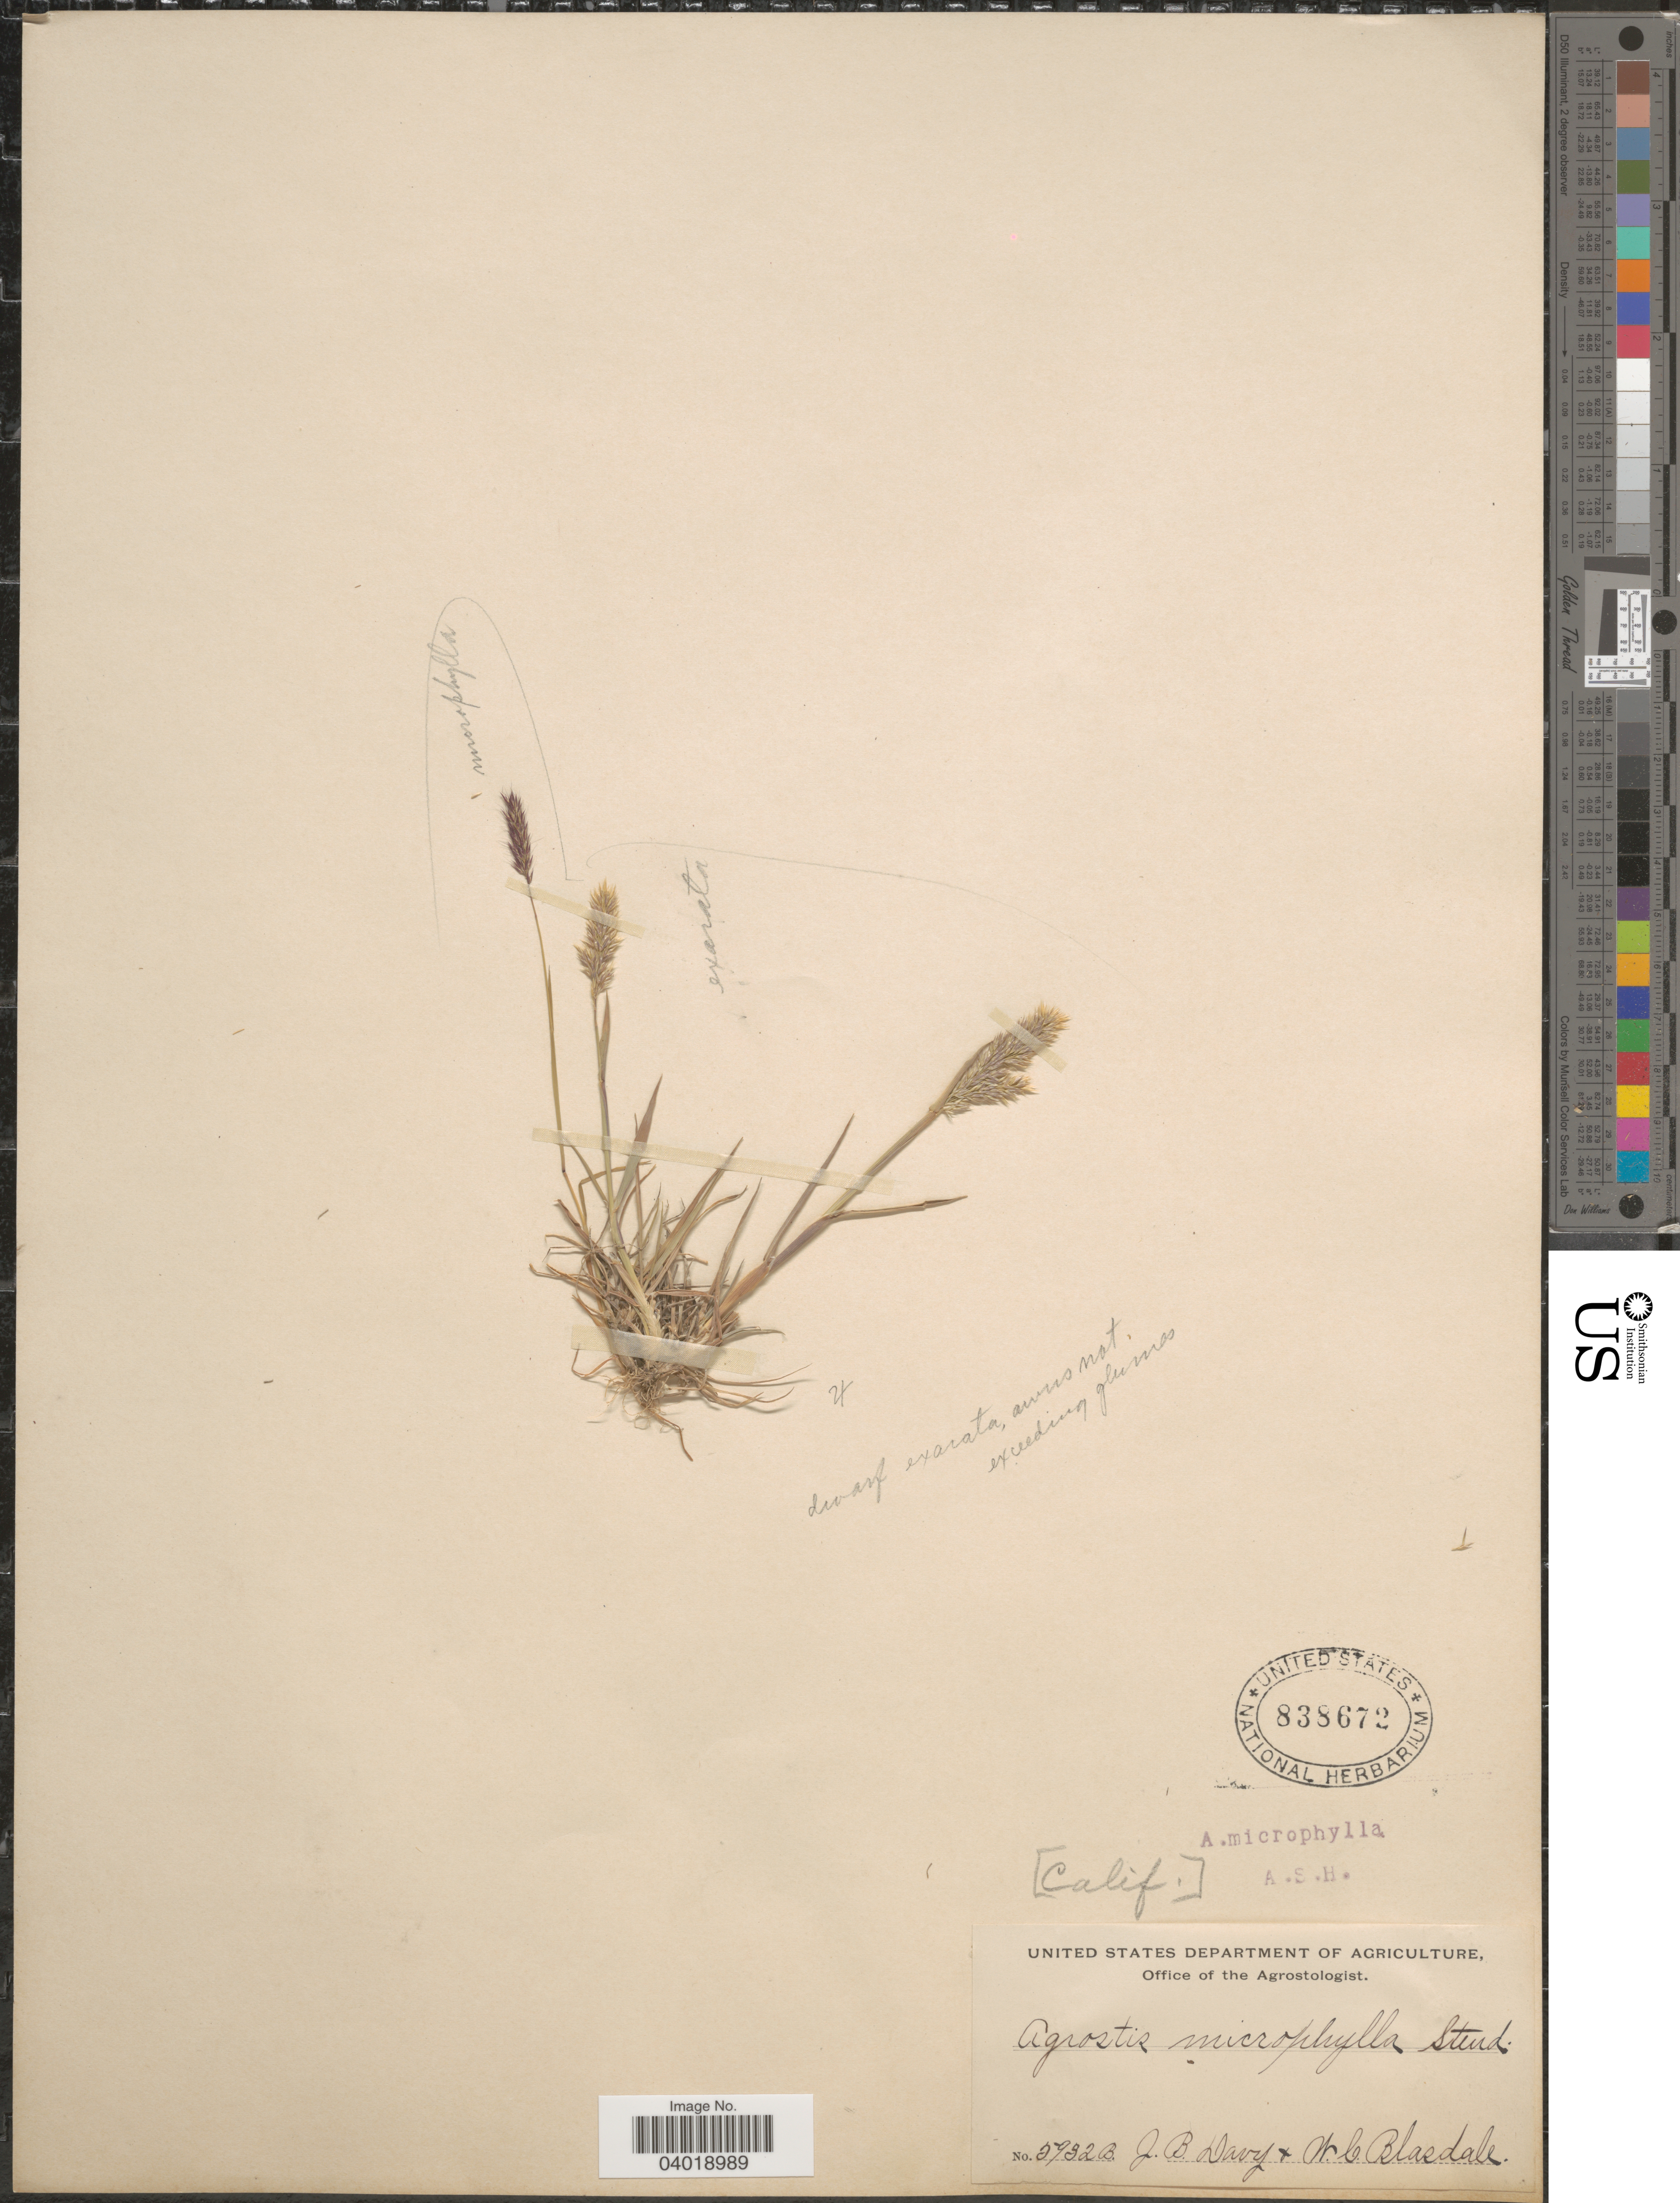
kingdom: Plantae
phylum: Tracheophyta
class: Liliopsida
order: Poales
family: Poaceae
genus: Agrostis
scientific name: Agrostis exarata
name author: Trin.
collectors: J. Burtt Davy & W. Blasdale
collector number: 5932B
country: United States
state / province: California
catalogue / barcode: US 838672